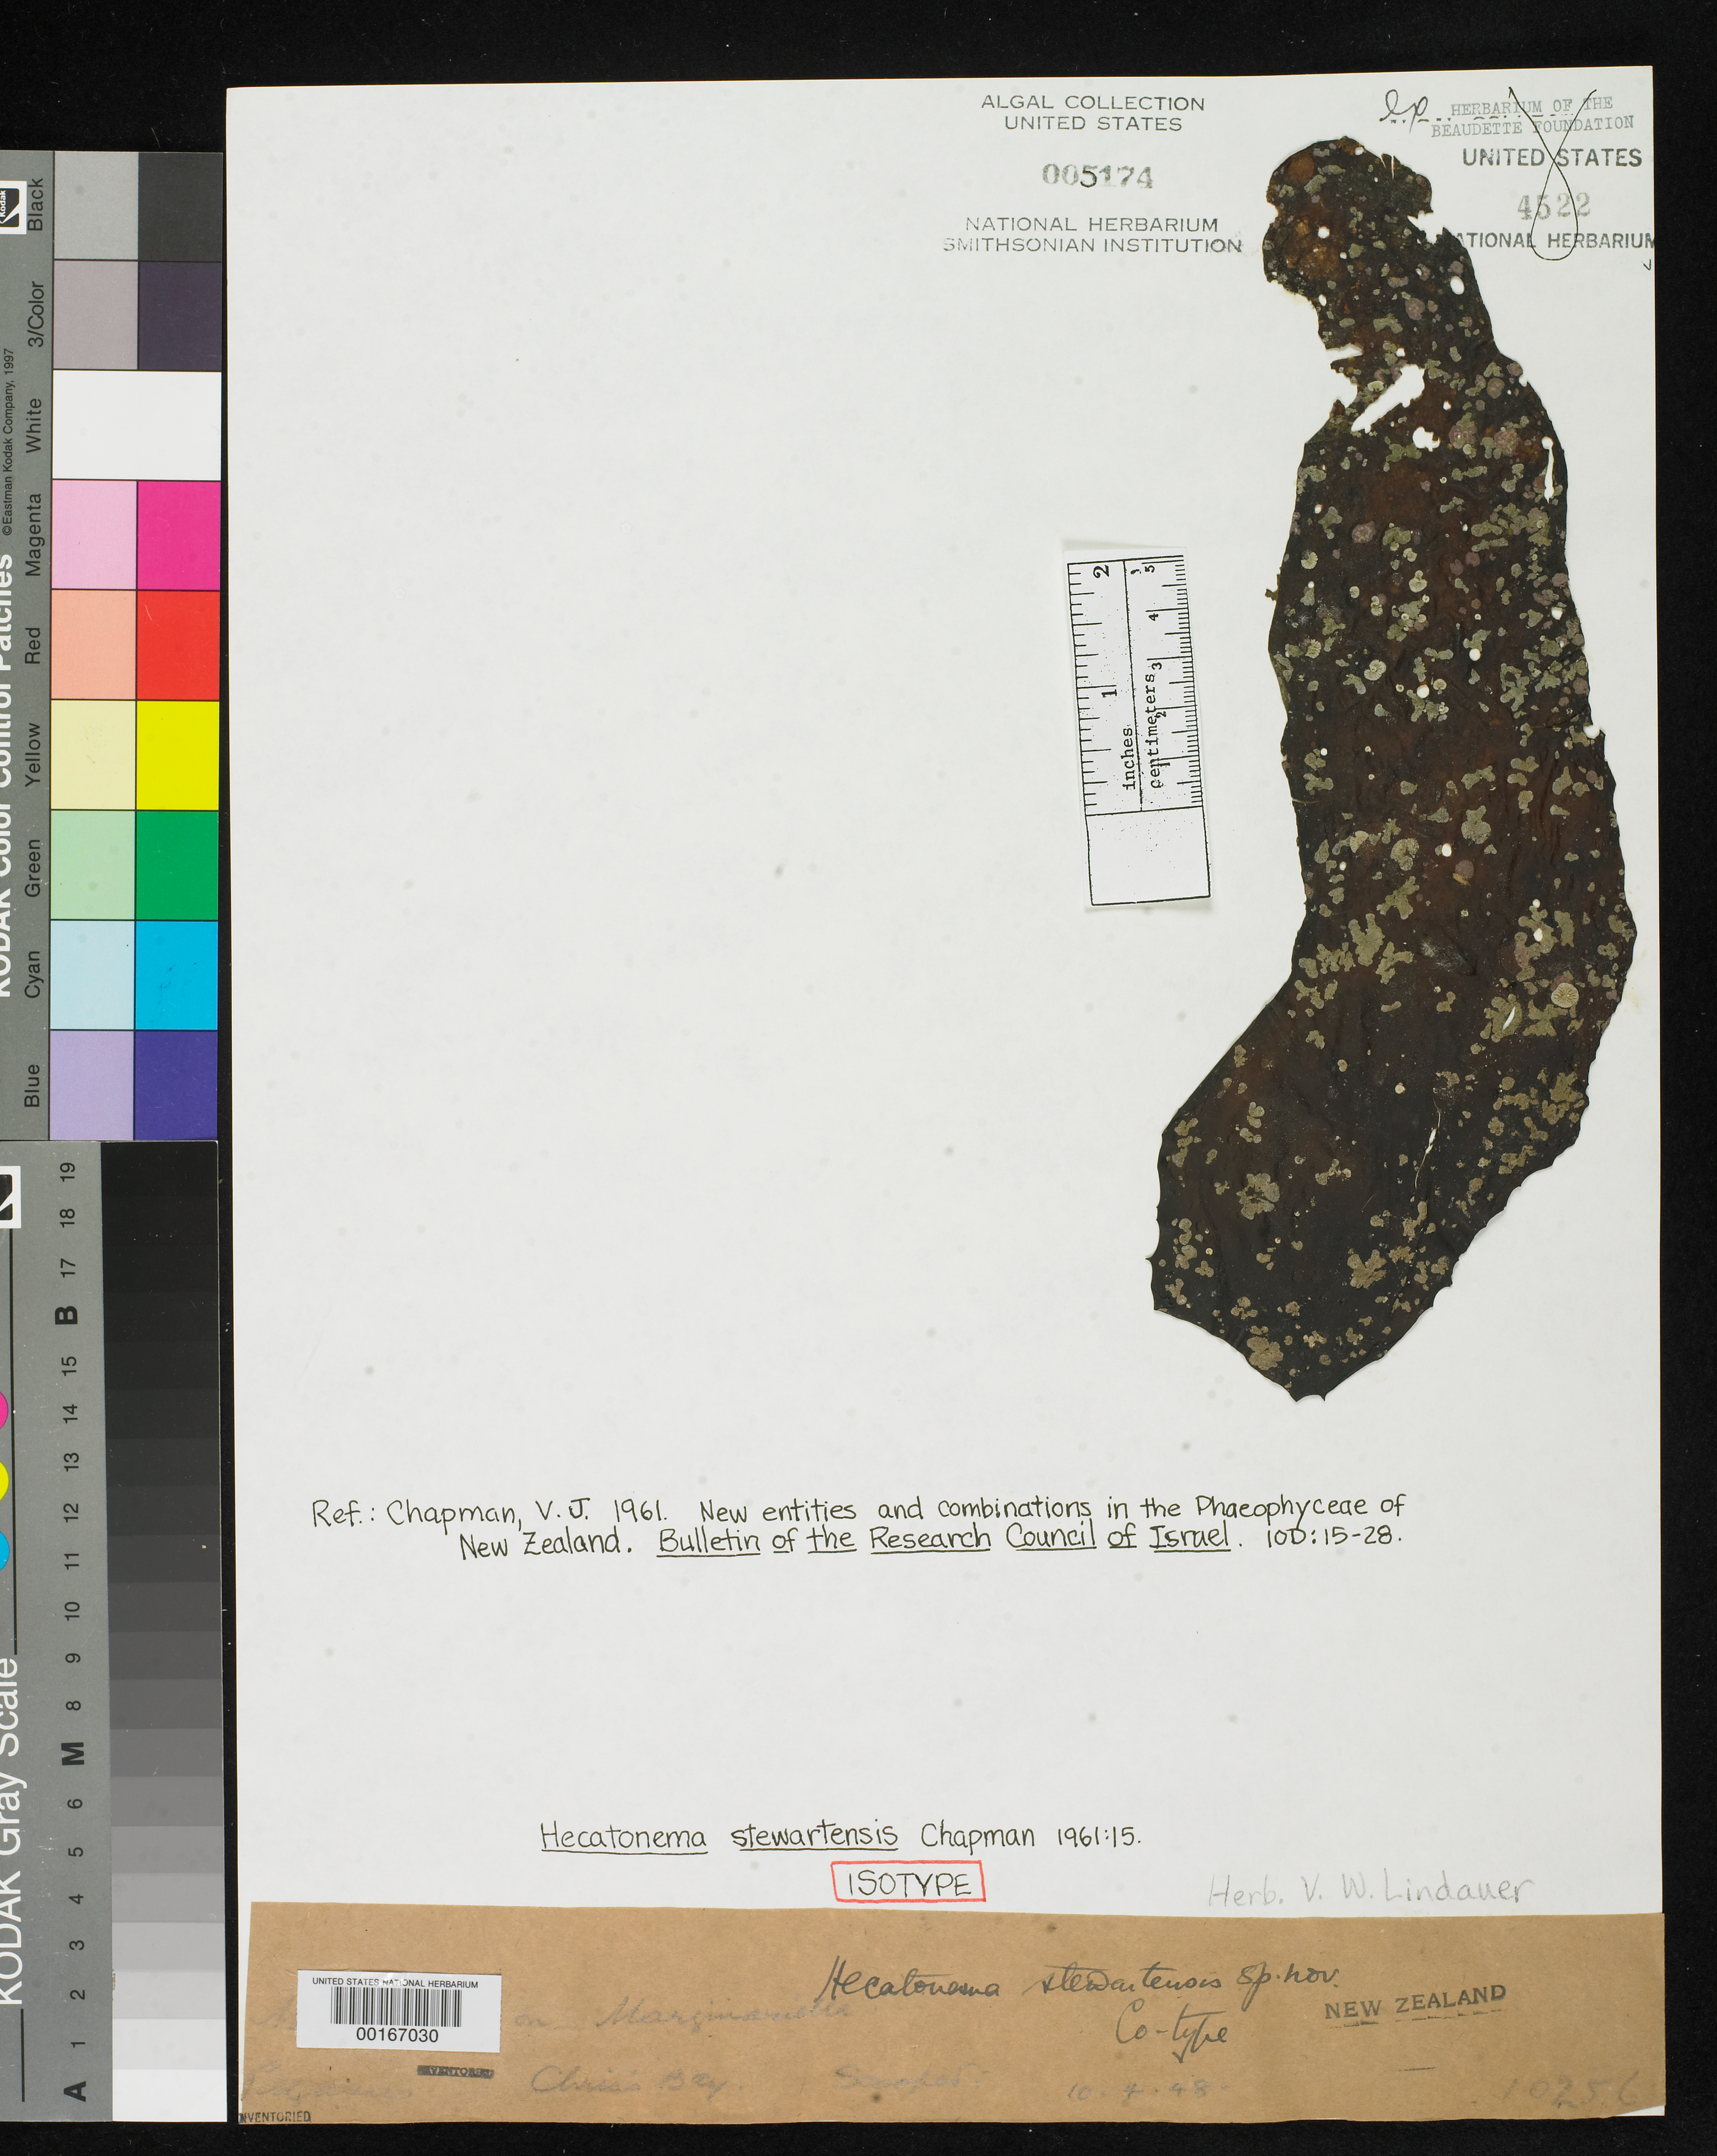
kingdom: Chromista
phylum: Ochrophyta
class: Phaeophyceae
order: Ectocarpales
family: Chordariaceae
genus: Hecatonema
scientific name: Hecatonema stewartensis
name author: V.J. Chapm.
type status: Isotype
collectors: Lindauer, V. W. (herbarium)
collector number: VWL 10256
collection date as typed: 10 Apr 1948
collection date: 1948-04-10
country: New Zealand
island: Stewart Island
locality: Pegasus, Chris' Bay.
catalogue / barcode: US 5174